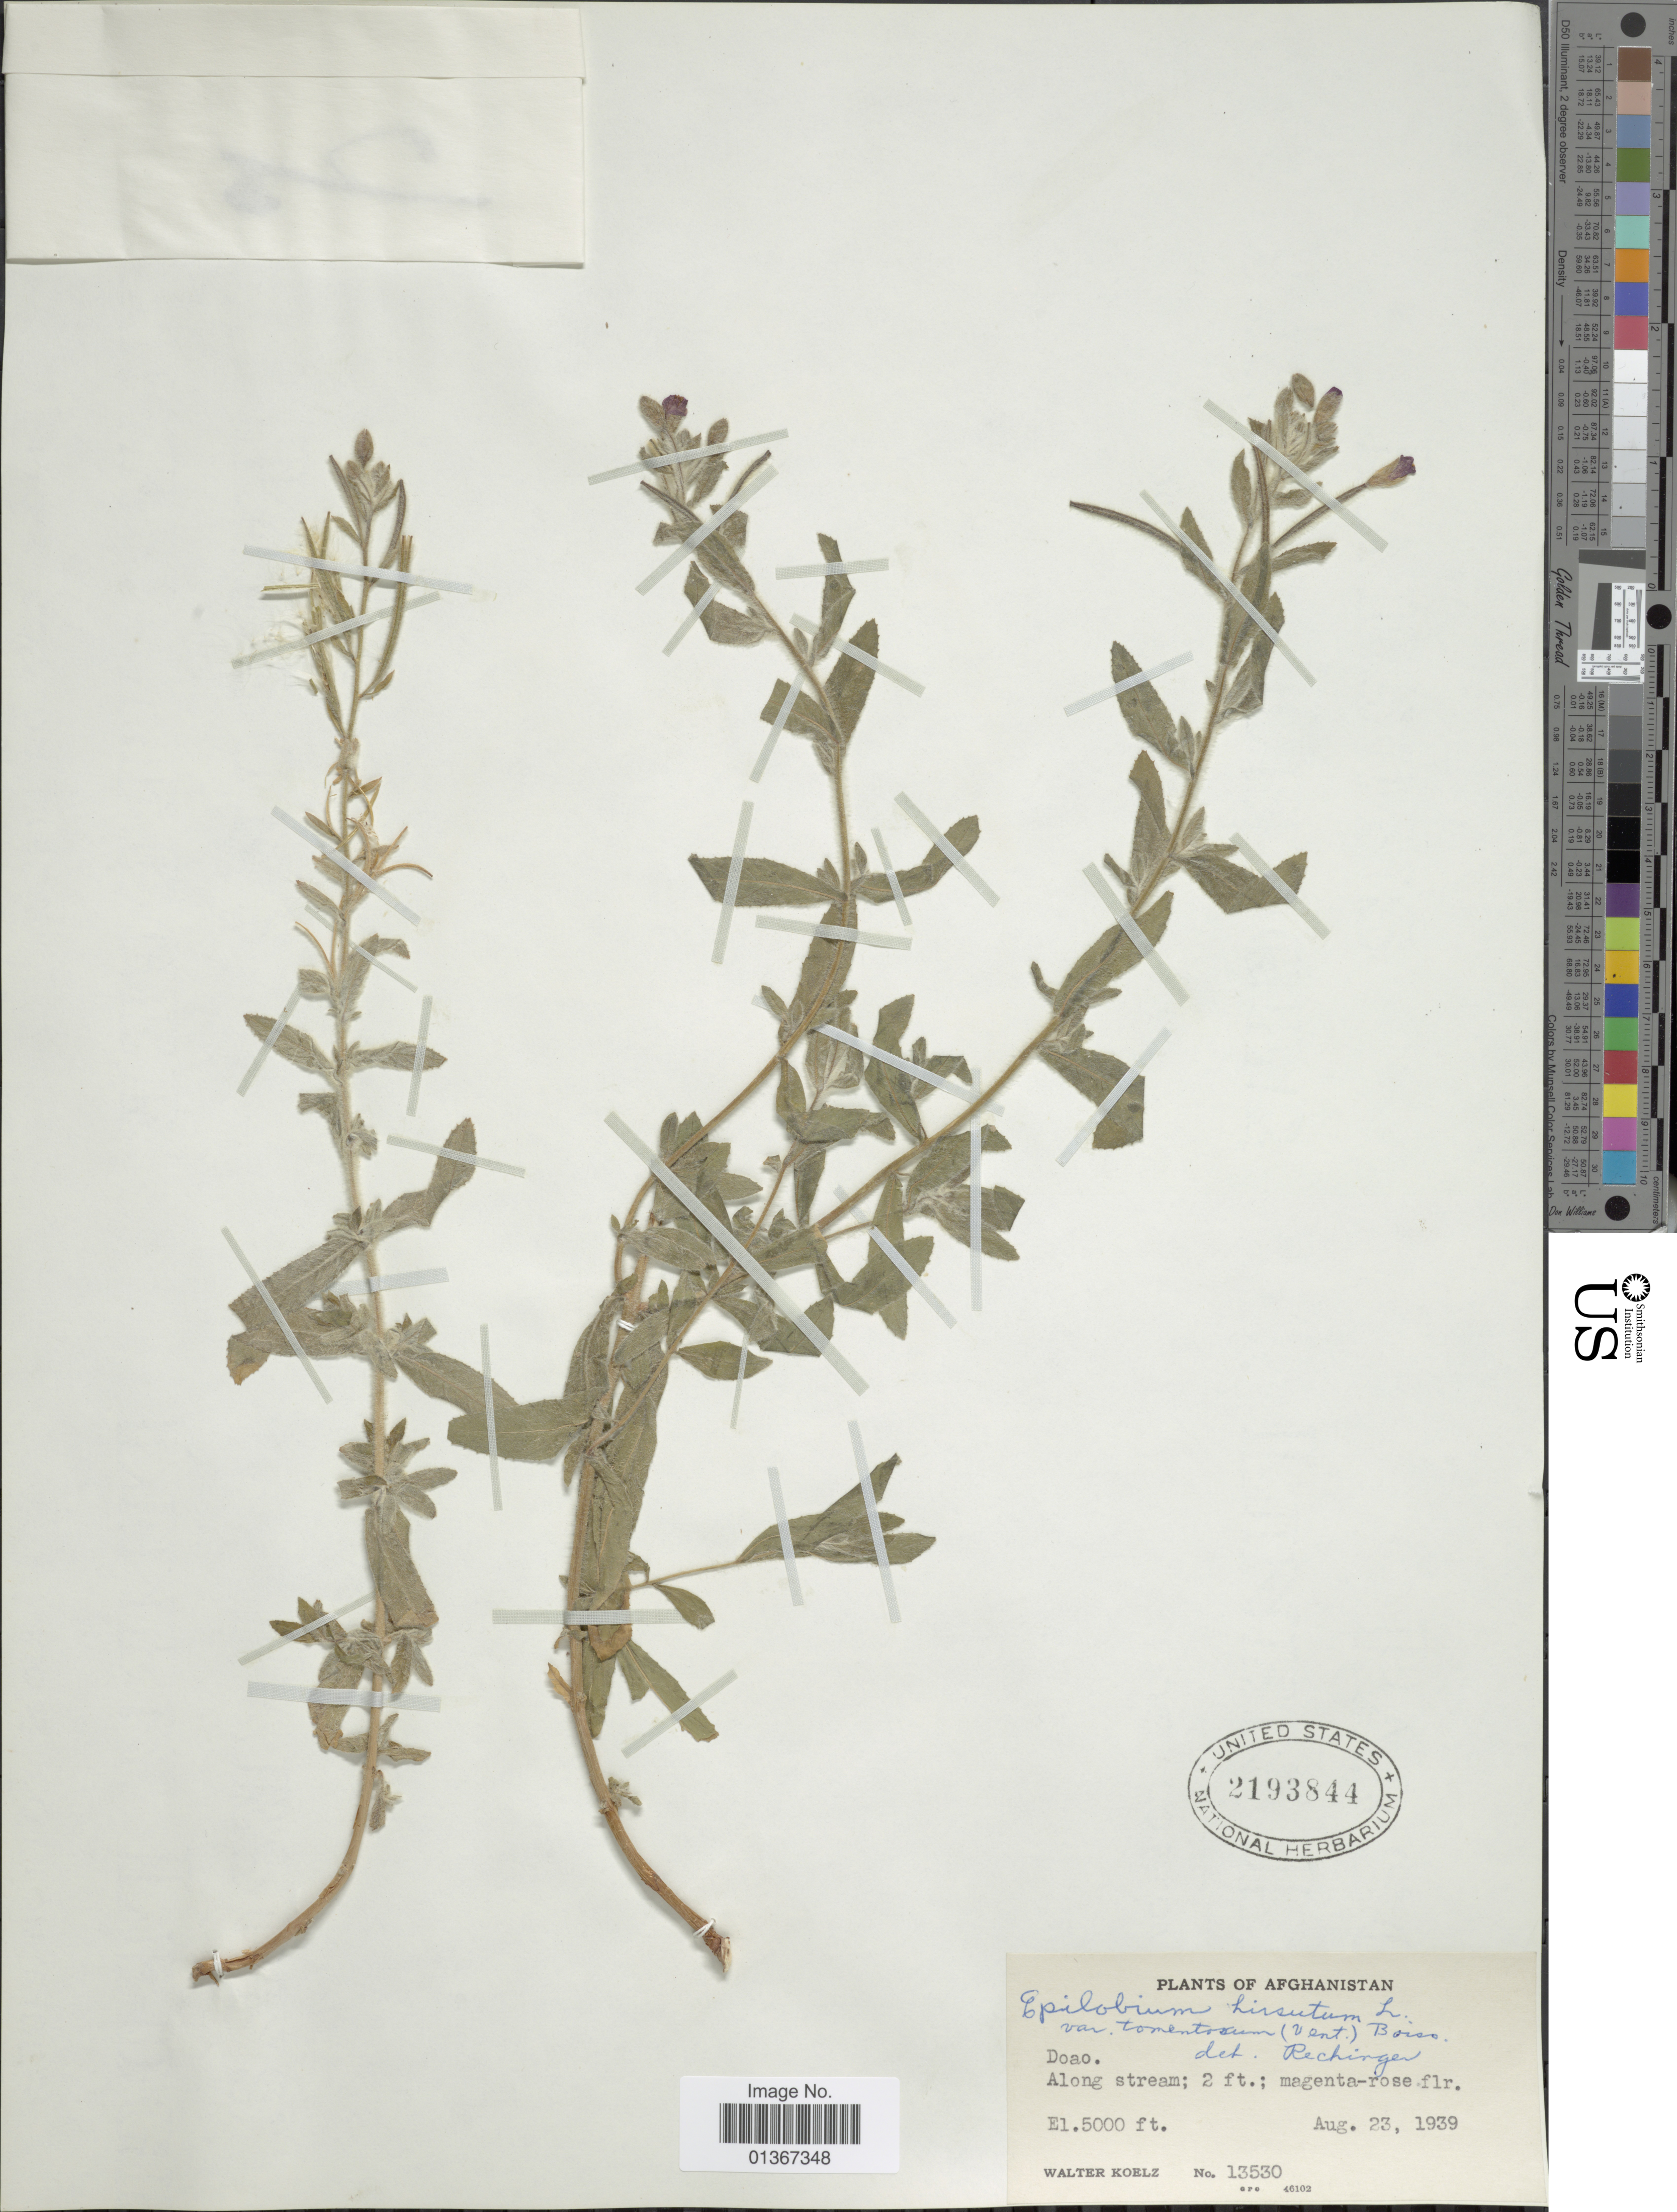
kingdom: Plantae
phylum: Tracheophyta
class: Magnoliopsida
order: Myrtales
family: Onagraceae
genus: Epilobium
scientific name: Epilobium hirsutum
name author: L.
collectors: W. N. Koelz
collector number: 13530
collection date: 1939-08-23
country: Afghanistan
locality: Doao.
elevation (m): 1524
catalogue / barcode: US 2193844